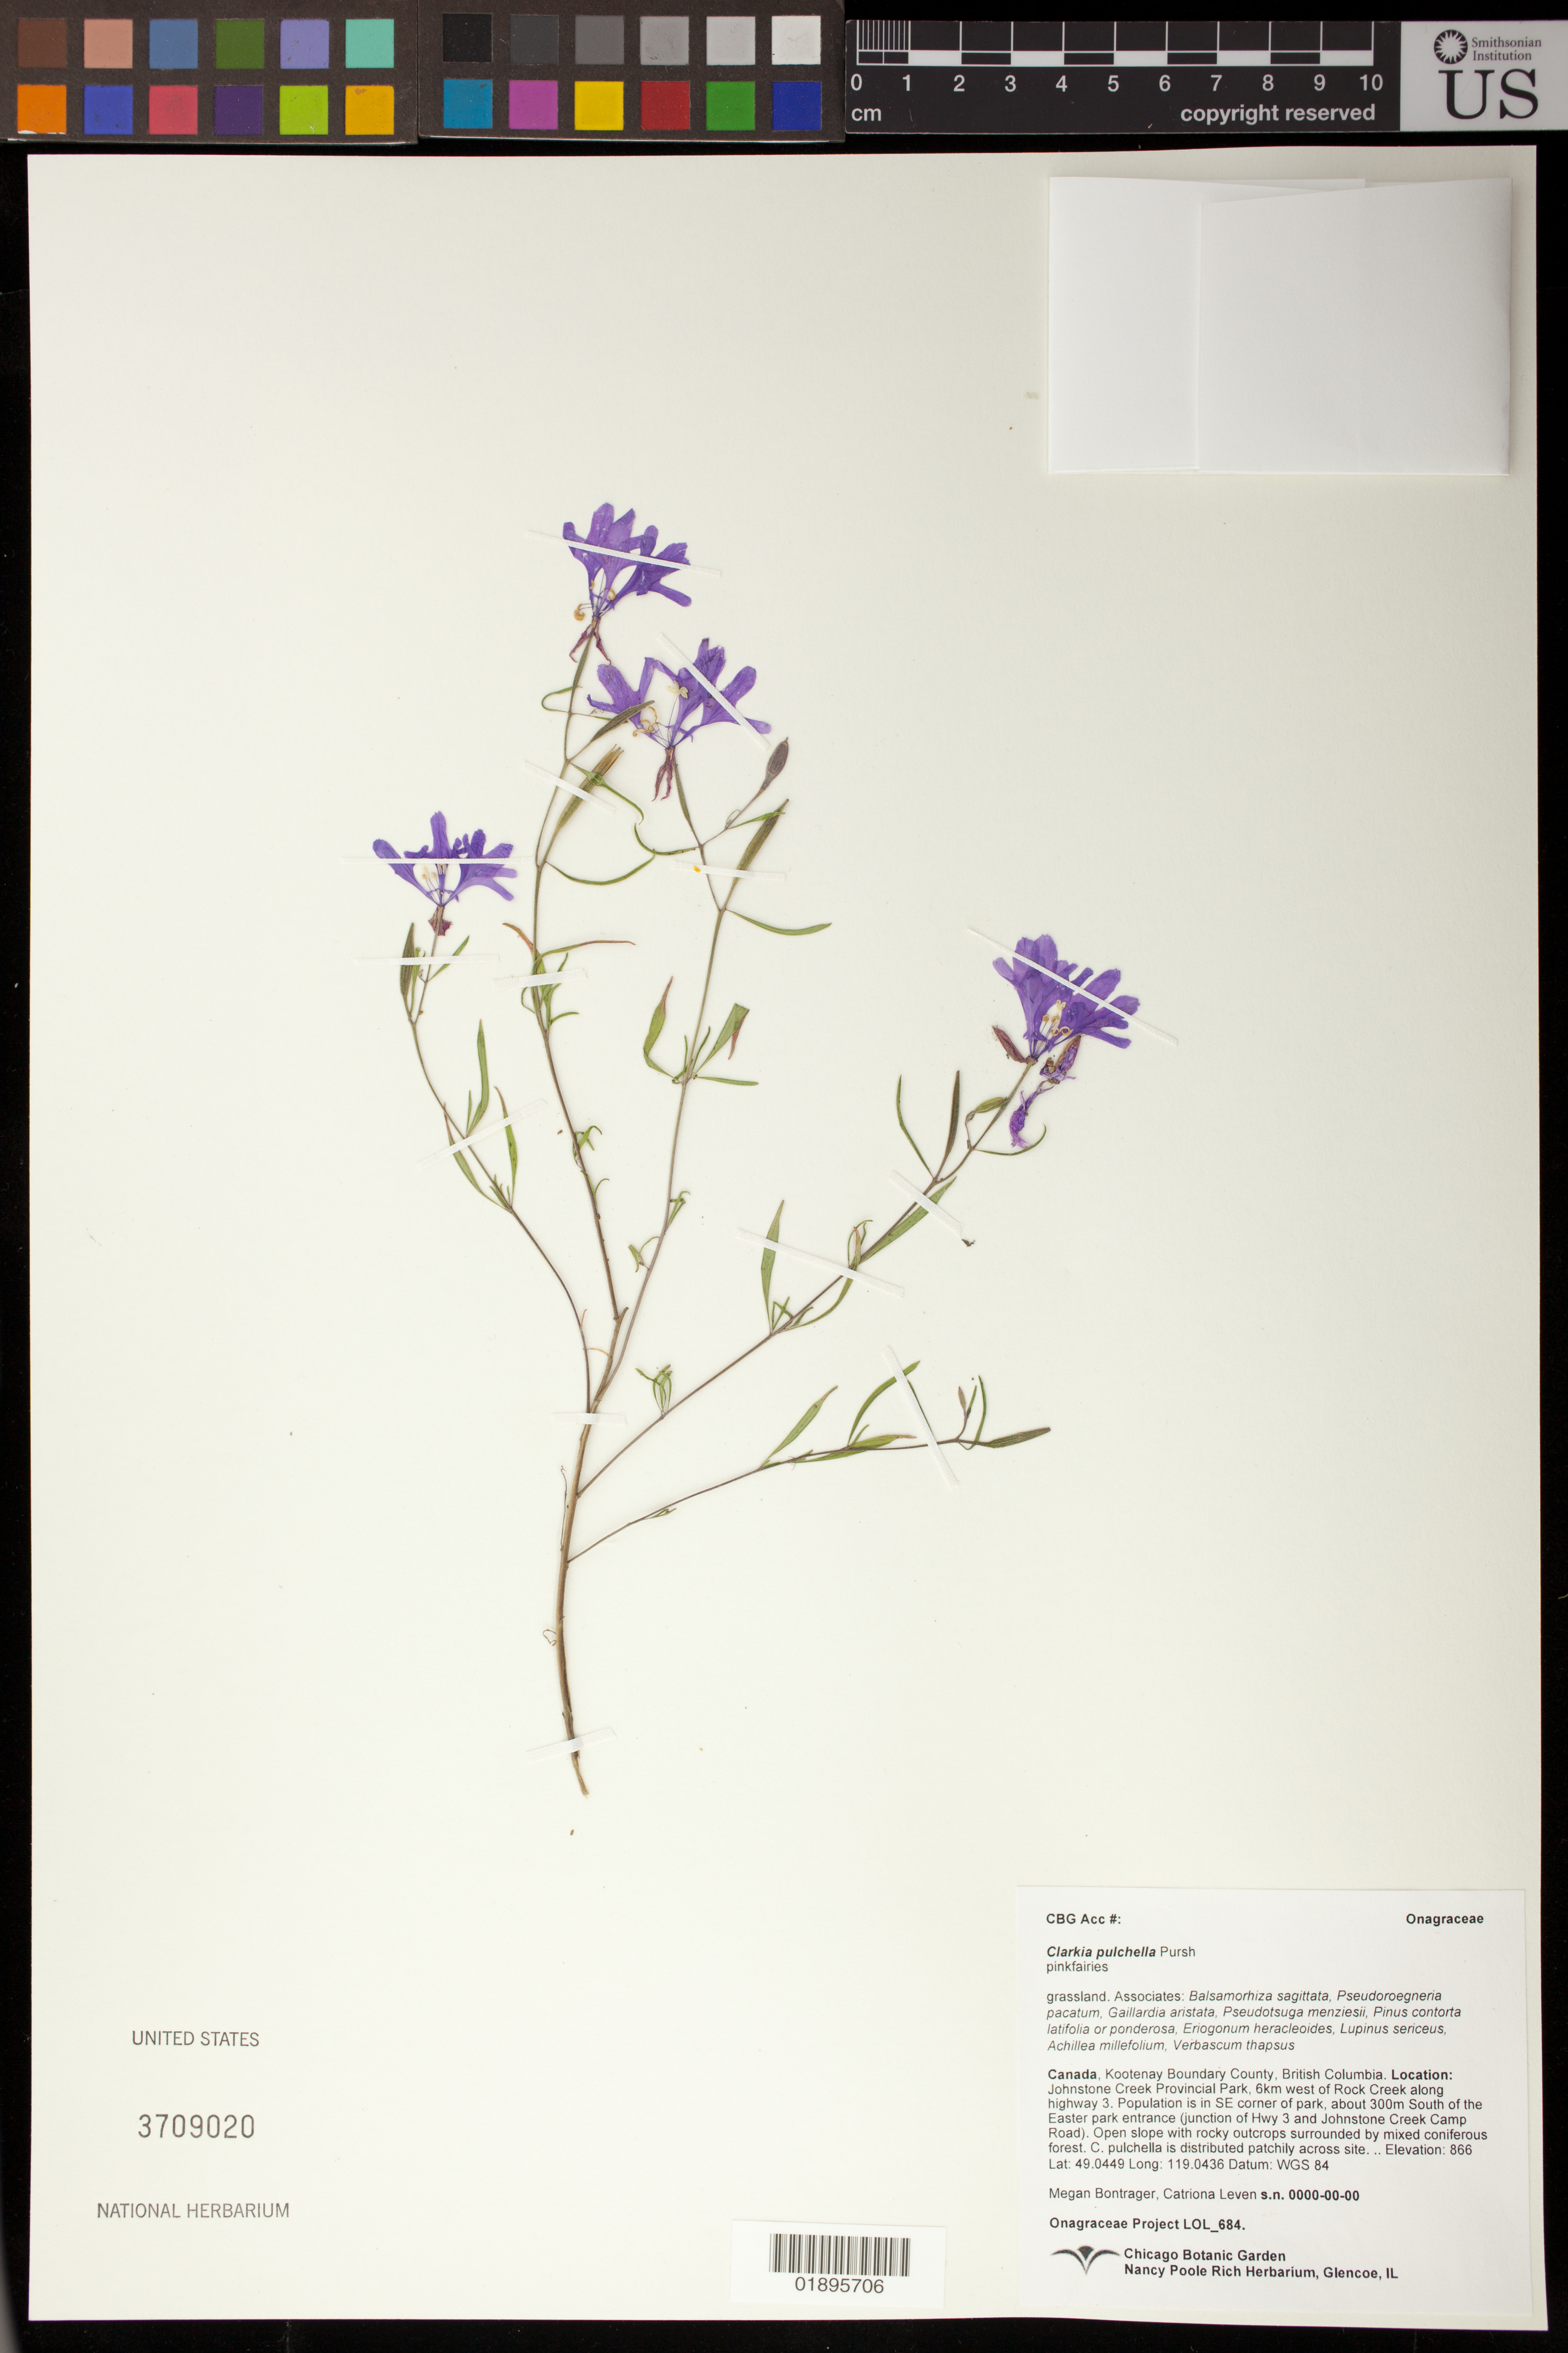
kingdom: Plantae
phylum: Tracheophyta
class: Magnoliopsida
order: Myrtales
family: Onagraceae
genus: Clarkia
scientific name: Clarkia pulchella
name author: Pursh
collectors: M. Bontrager & C. Leven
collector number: LOL 684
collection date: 2016-07-21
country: Canada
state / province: British Columbia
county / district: Kootenay-Boundary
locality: Johnstone Creek Provincial Park, 6km west of Rock Creek along highway 3. Population is in SE corner of park, about 300m South of the Easter park entrance (junction of Hwy 3 and Johnstone Creek Camp Road). Open slope with rocky outcrops surrounded by mixed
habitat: grassland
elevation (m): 866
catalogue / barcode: US 3709020